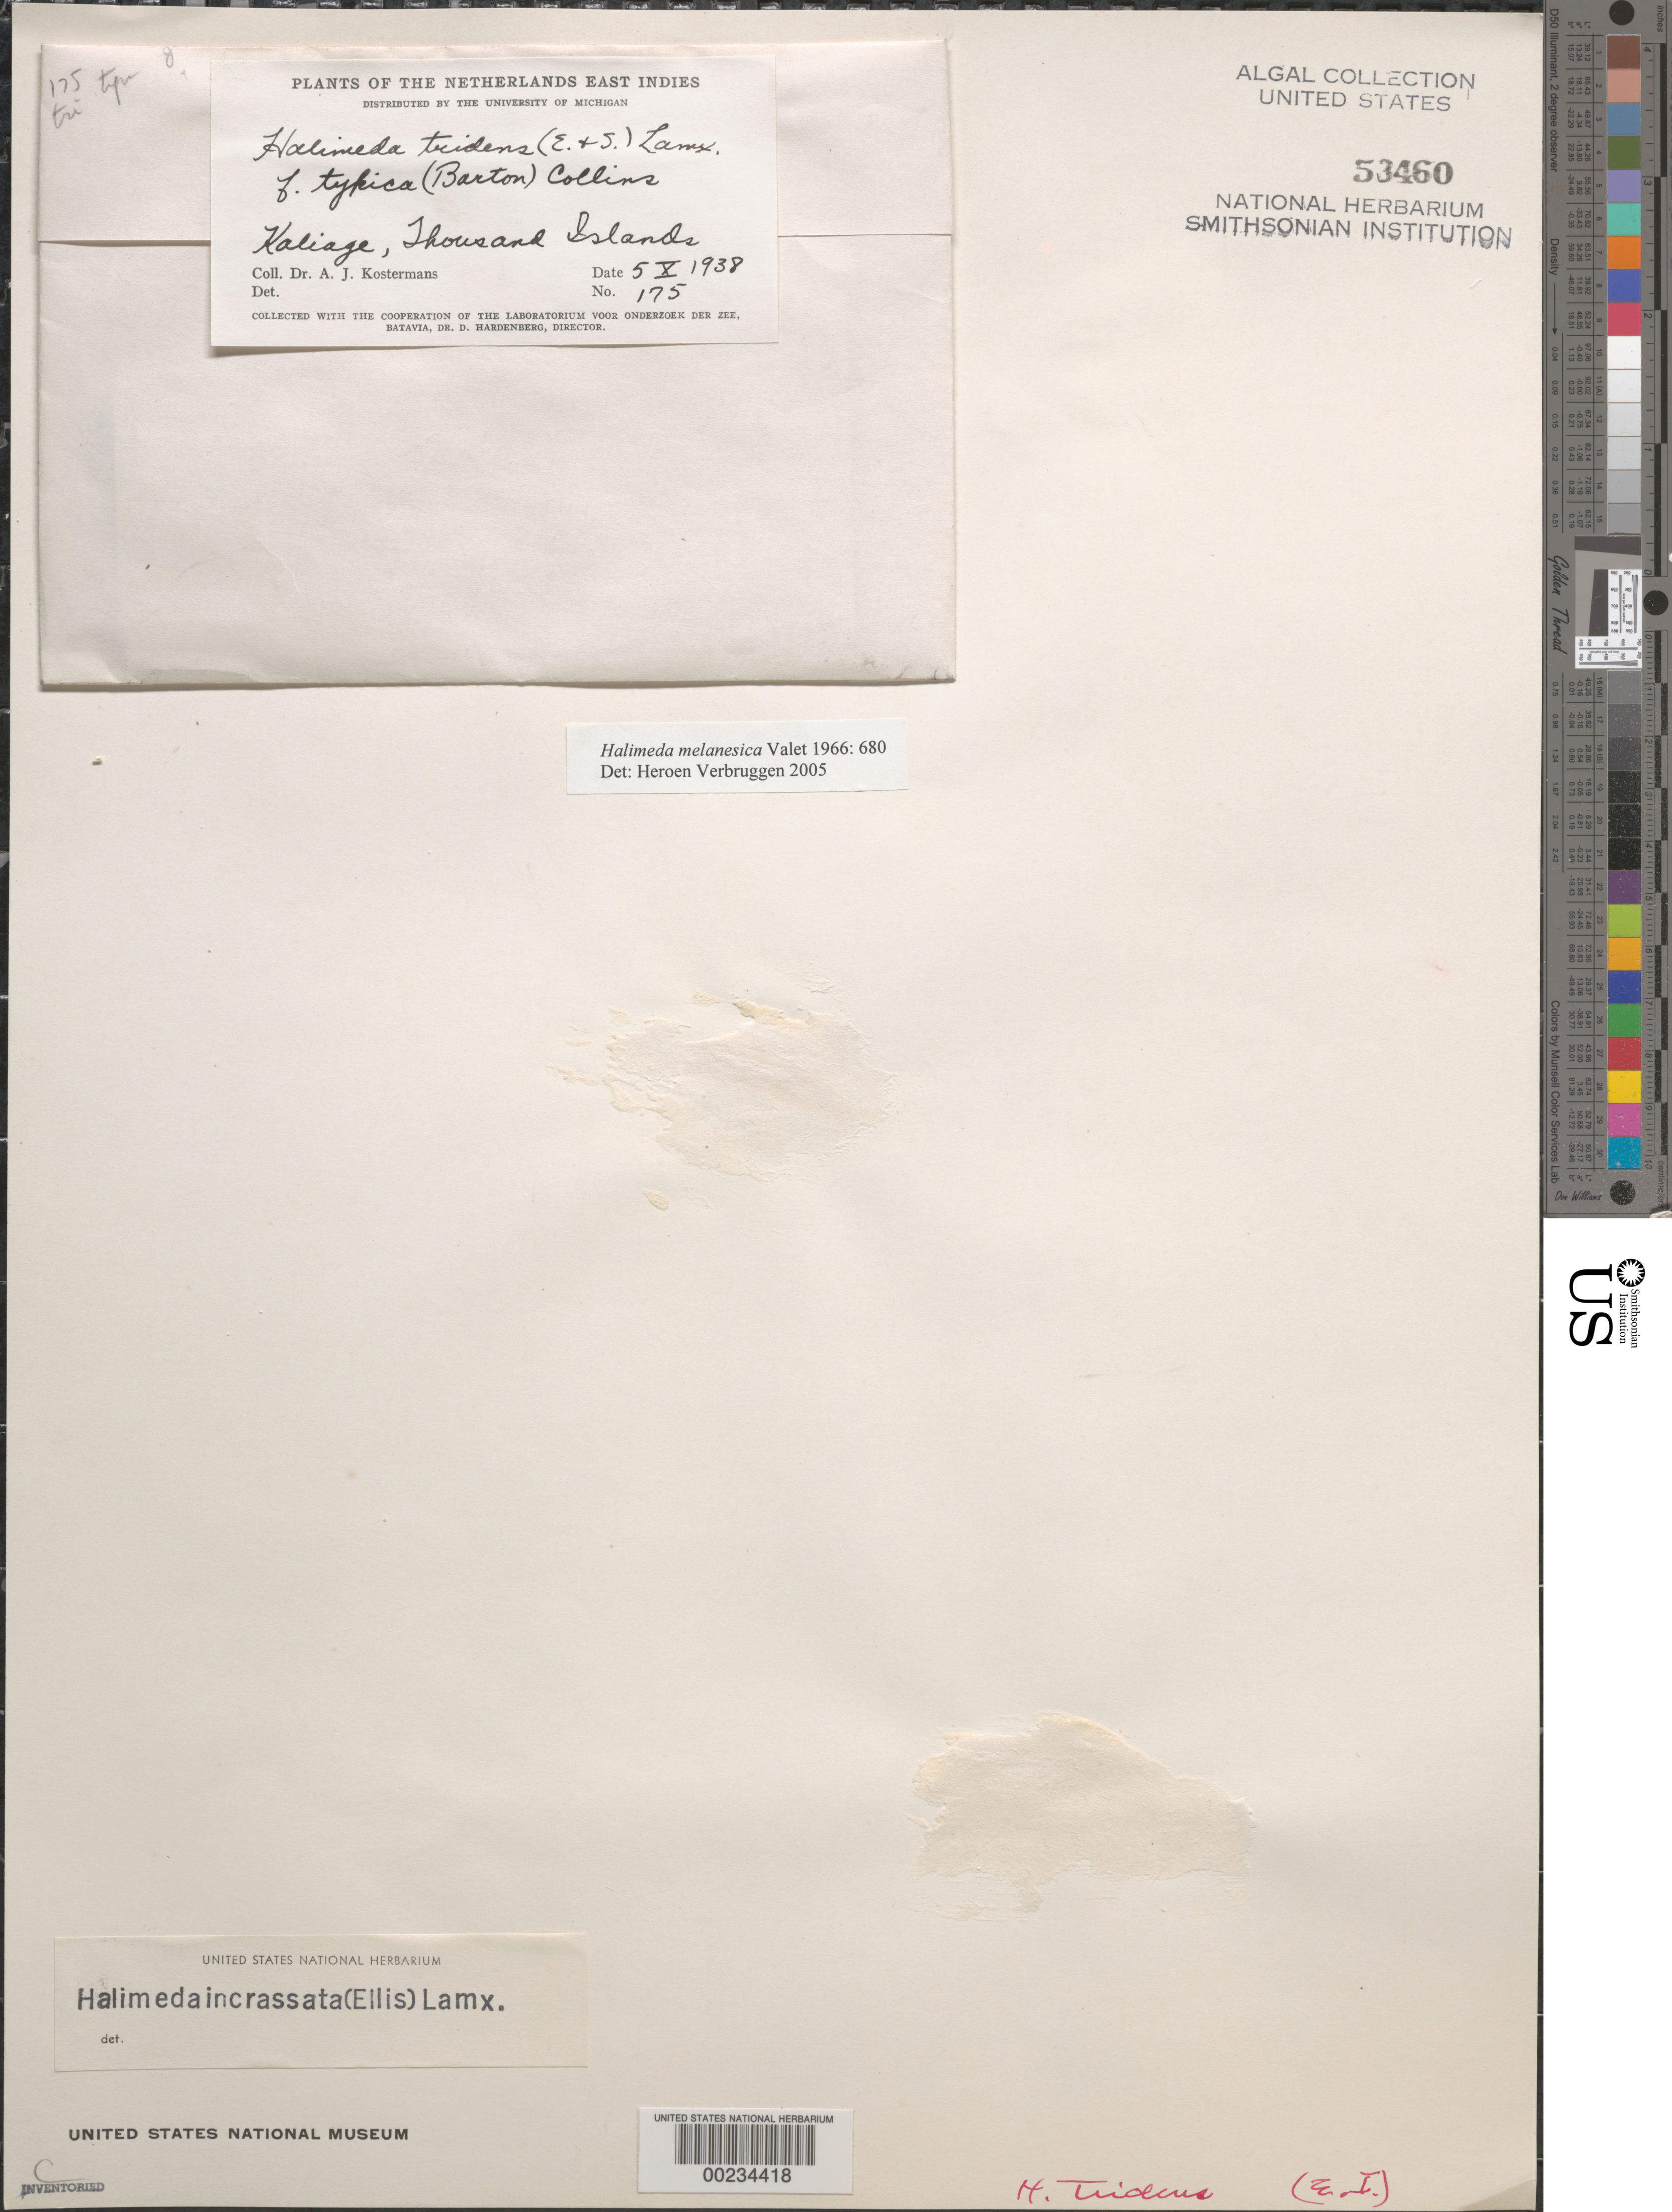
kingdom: Plantae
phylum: Chlorophyta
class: Ulvophyceae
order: Bryopsidales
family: Halimedaceae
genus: Halimeda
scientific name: Halimeda melanesica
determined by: Verbruggen, H.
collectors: A. J. G. Kostermans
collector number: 175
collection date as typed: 05 Oct 1938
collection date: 1938-10-05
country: Indonesia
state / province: Java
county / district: Jawa Barat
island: Kaliage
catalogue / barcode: US 53460